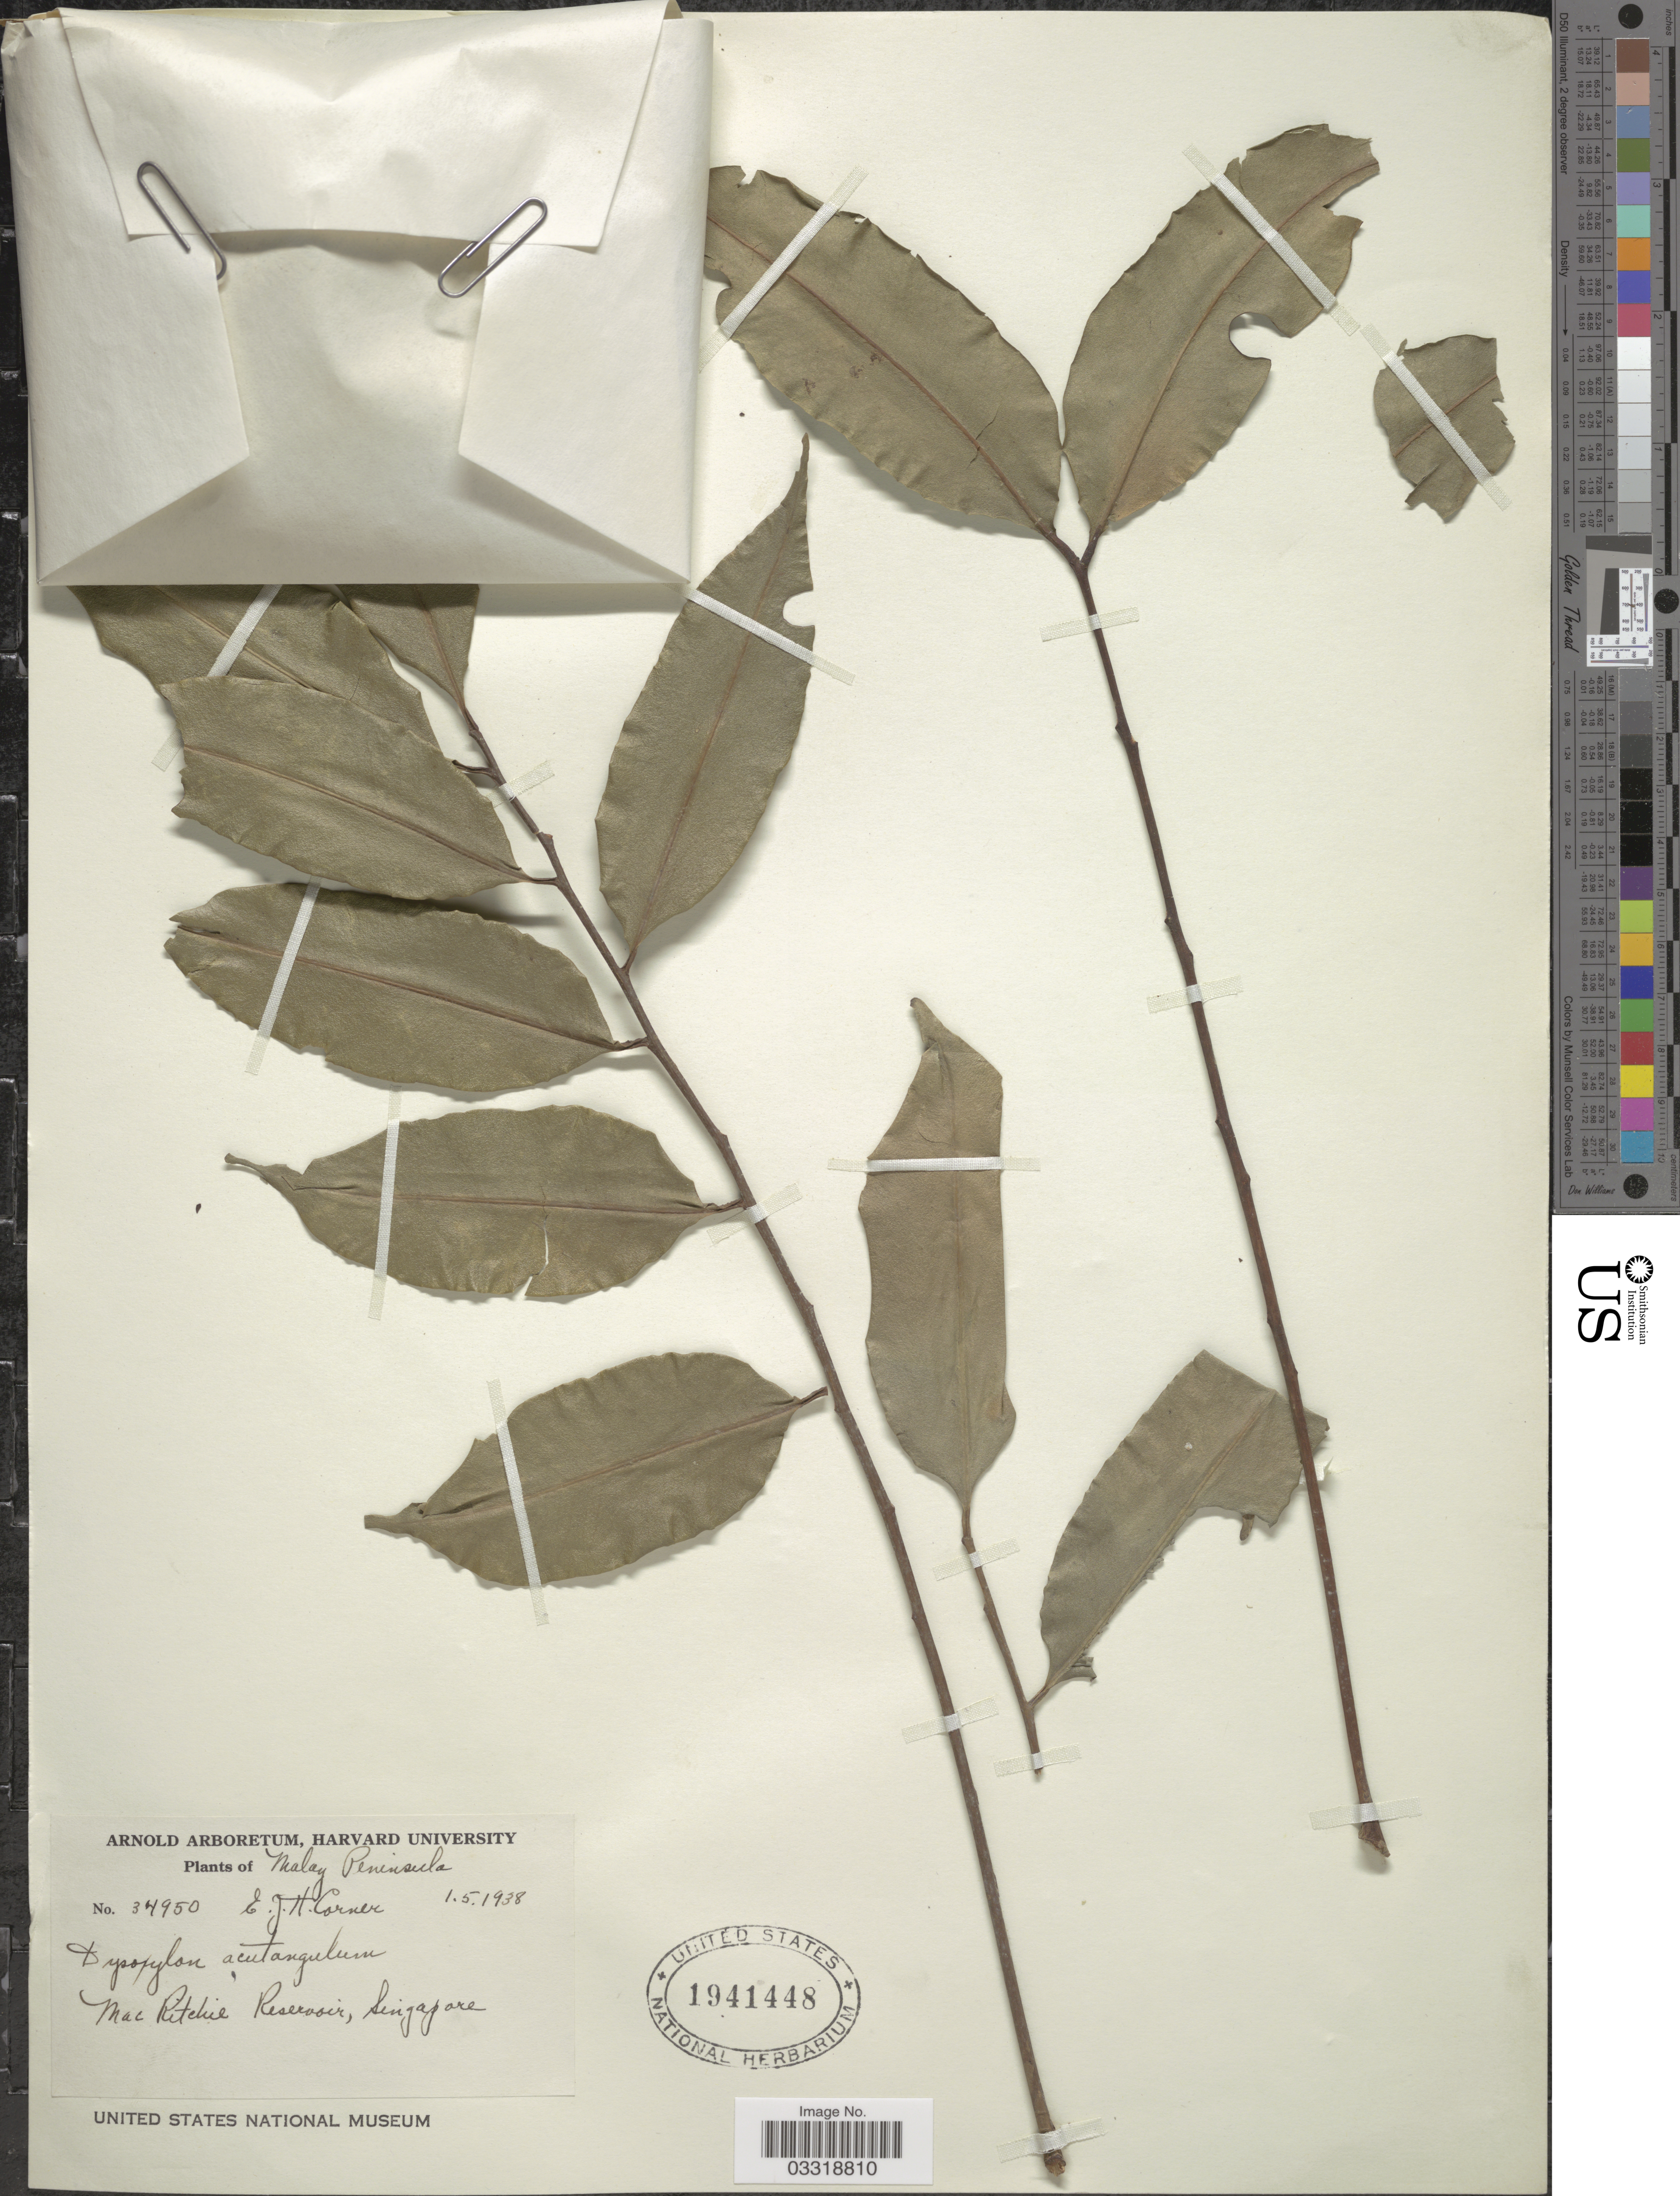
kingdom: Plantae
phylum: Tracheophyta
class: Magnoliopsida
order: Sapindales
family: Meliaceae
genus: Dysoxylum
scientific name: Dysoxylum acutangulum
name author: Miq.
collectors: E. Corner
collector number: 34950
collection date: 1938-05-01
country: Singapore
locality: Malay Peninsula. MacRitchie Reservoir.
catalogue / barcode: US 1941448